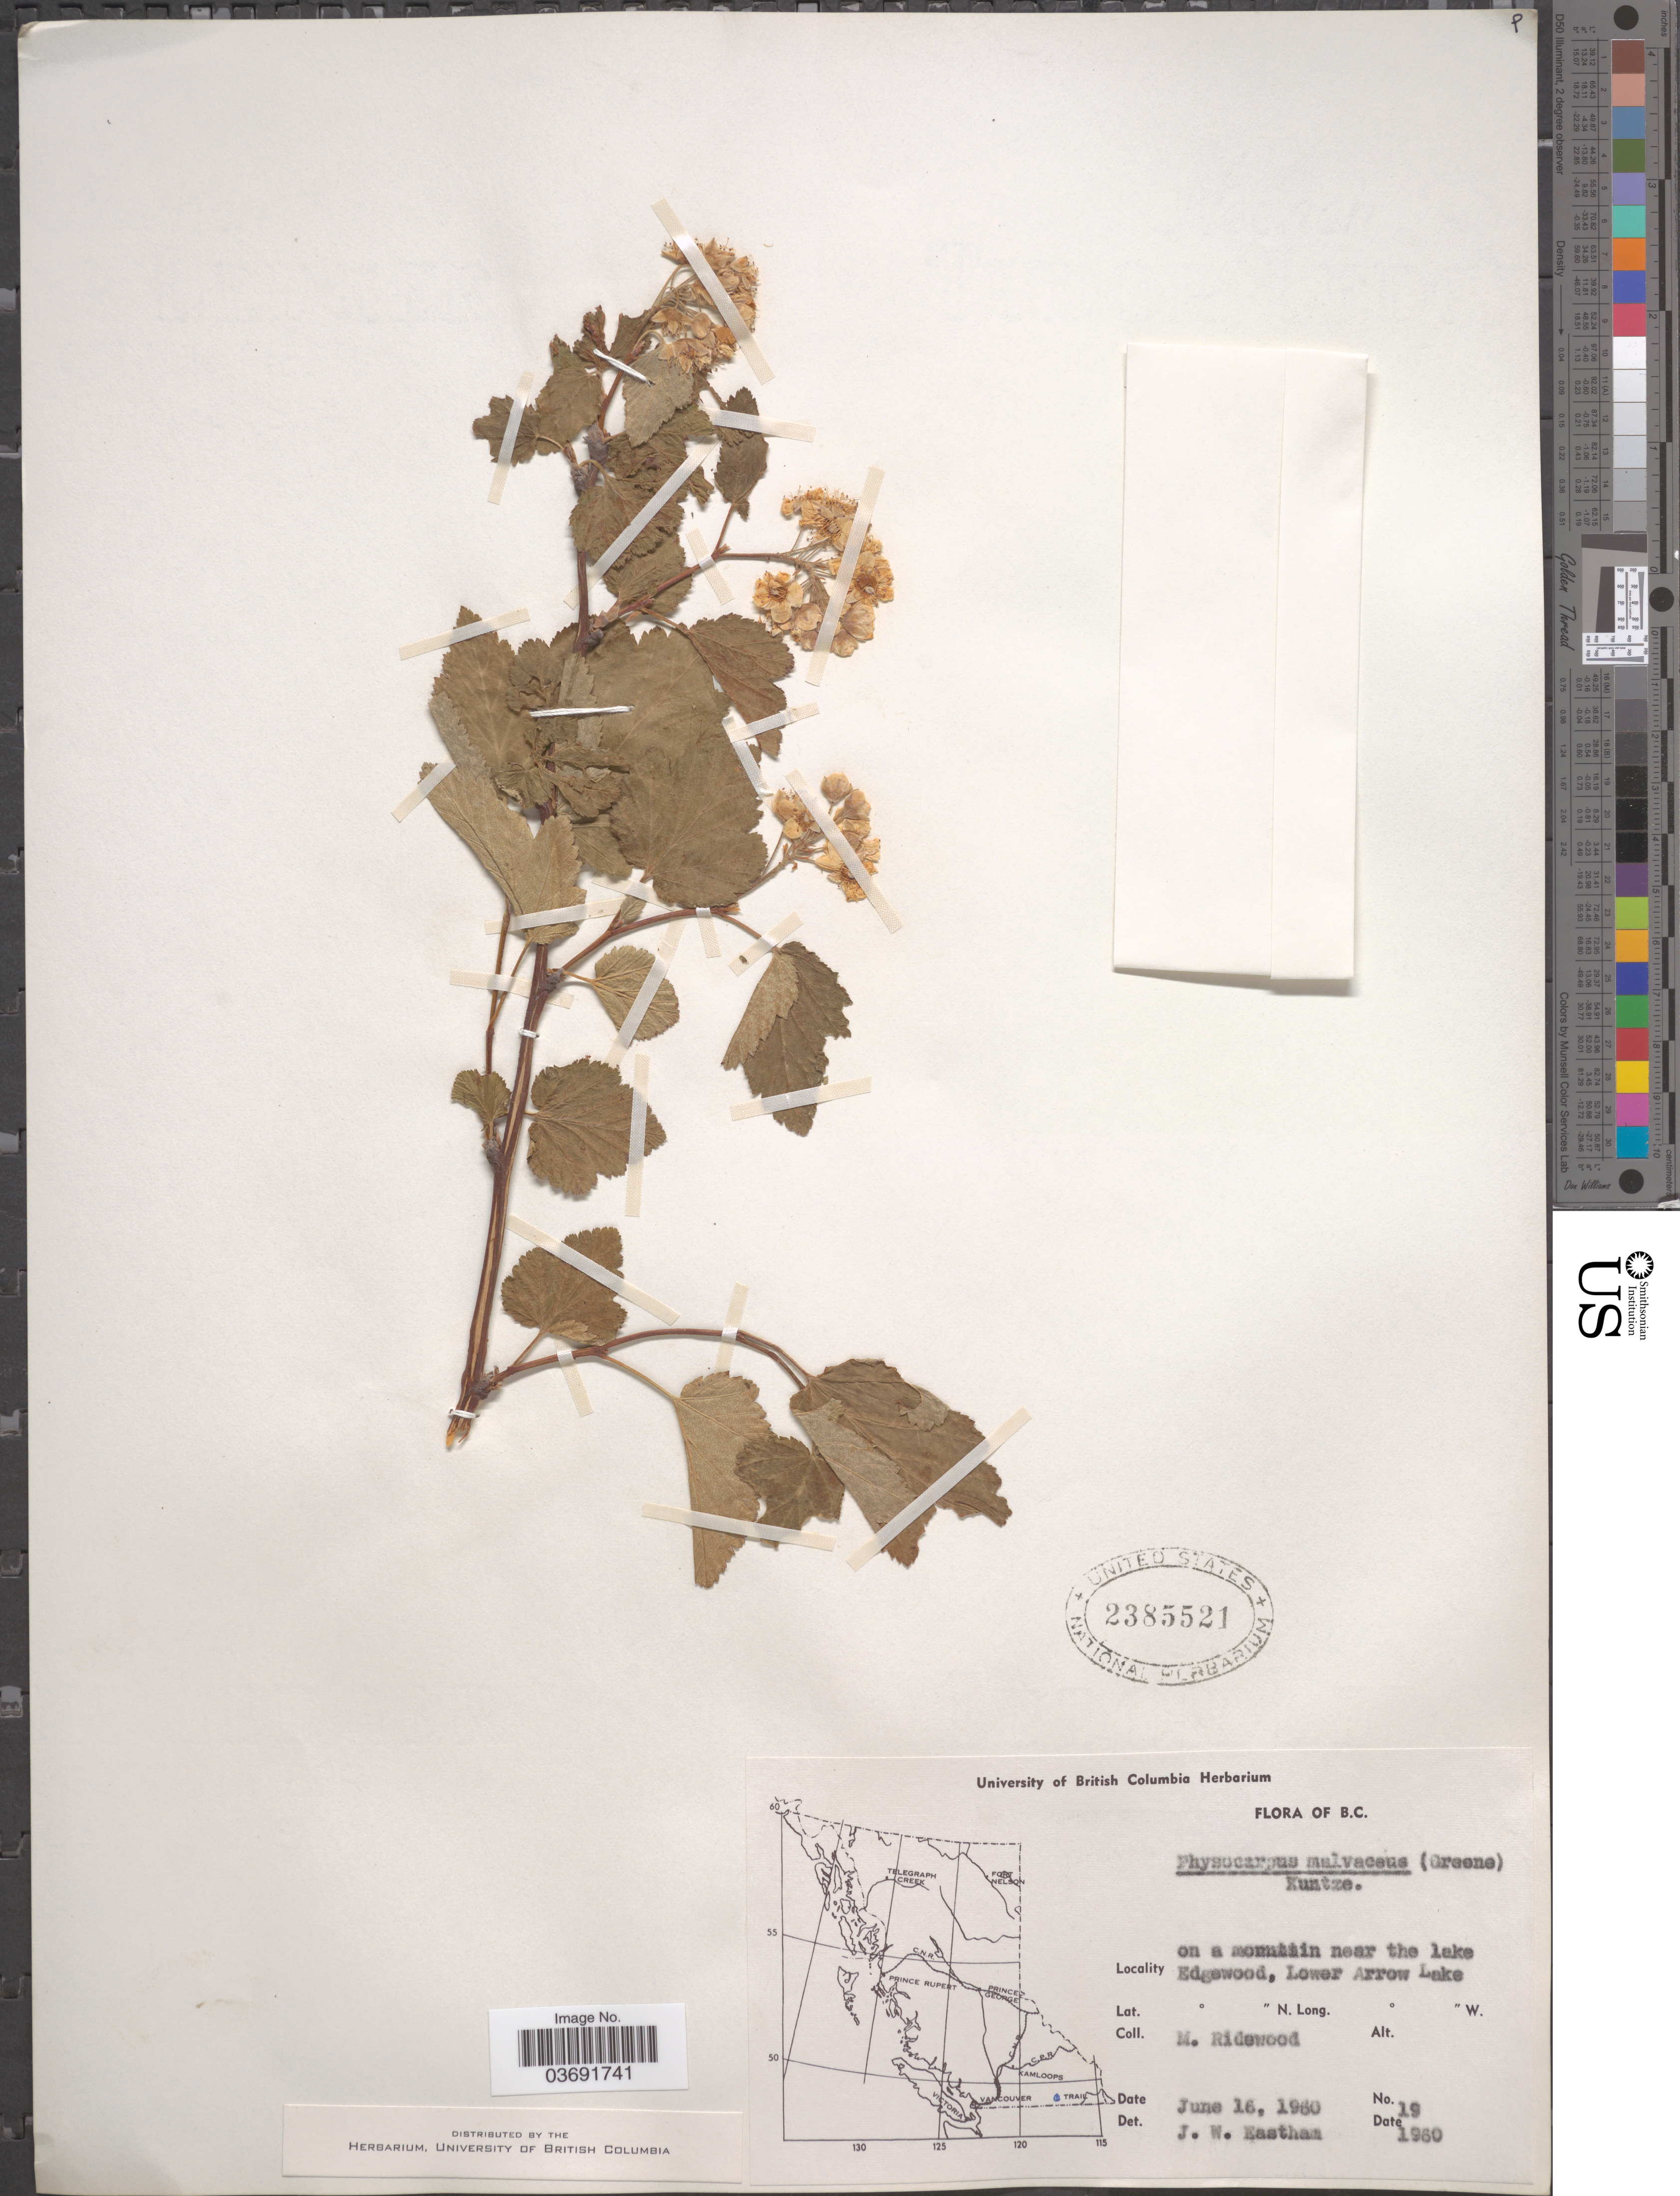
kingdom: Plantae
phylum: Tracheophyta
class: Magnoliopsida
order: Rosales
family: Rosaceae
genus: Physocarpus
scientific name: Physocarpus malvaceus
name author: (Greene) Kuntze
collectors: M. Ridewood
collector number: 19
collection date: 1960-06-16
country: Canada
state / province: British Columbia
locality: On a mountain near the lake Edgewood, Lower Arrow Lake.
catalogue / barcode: US 2385521